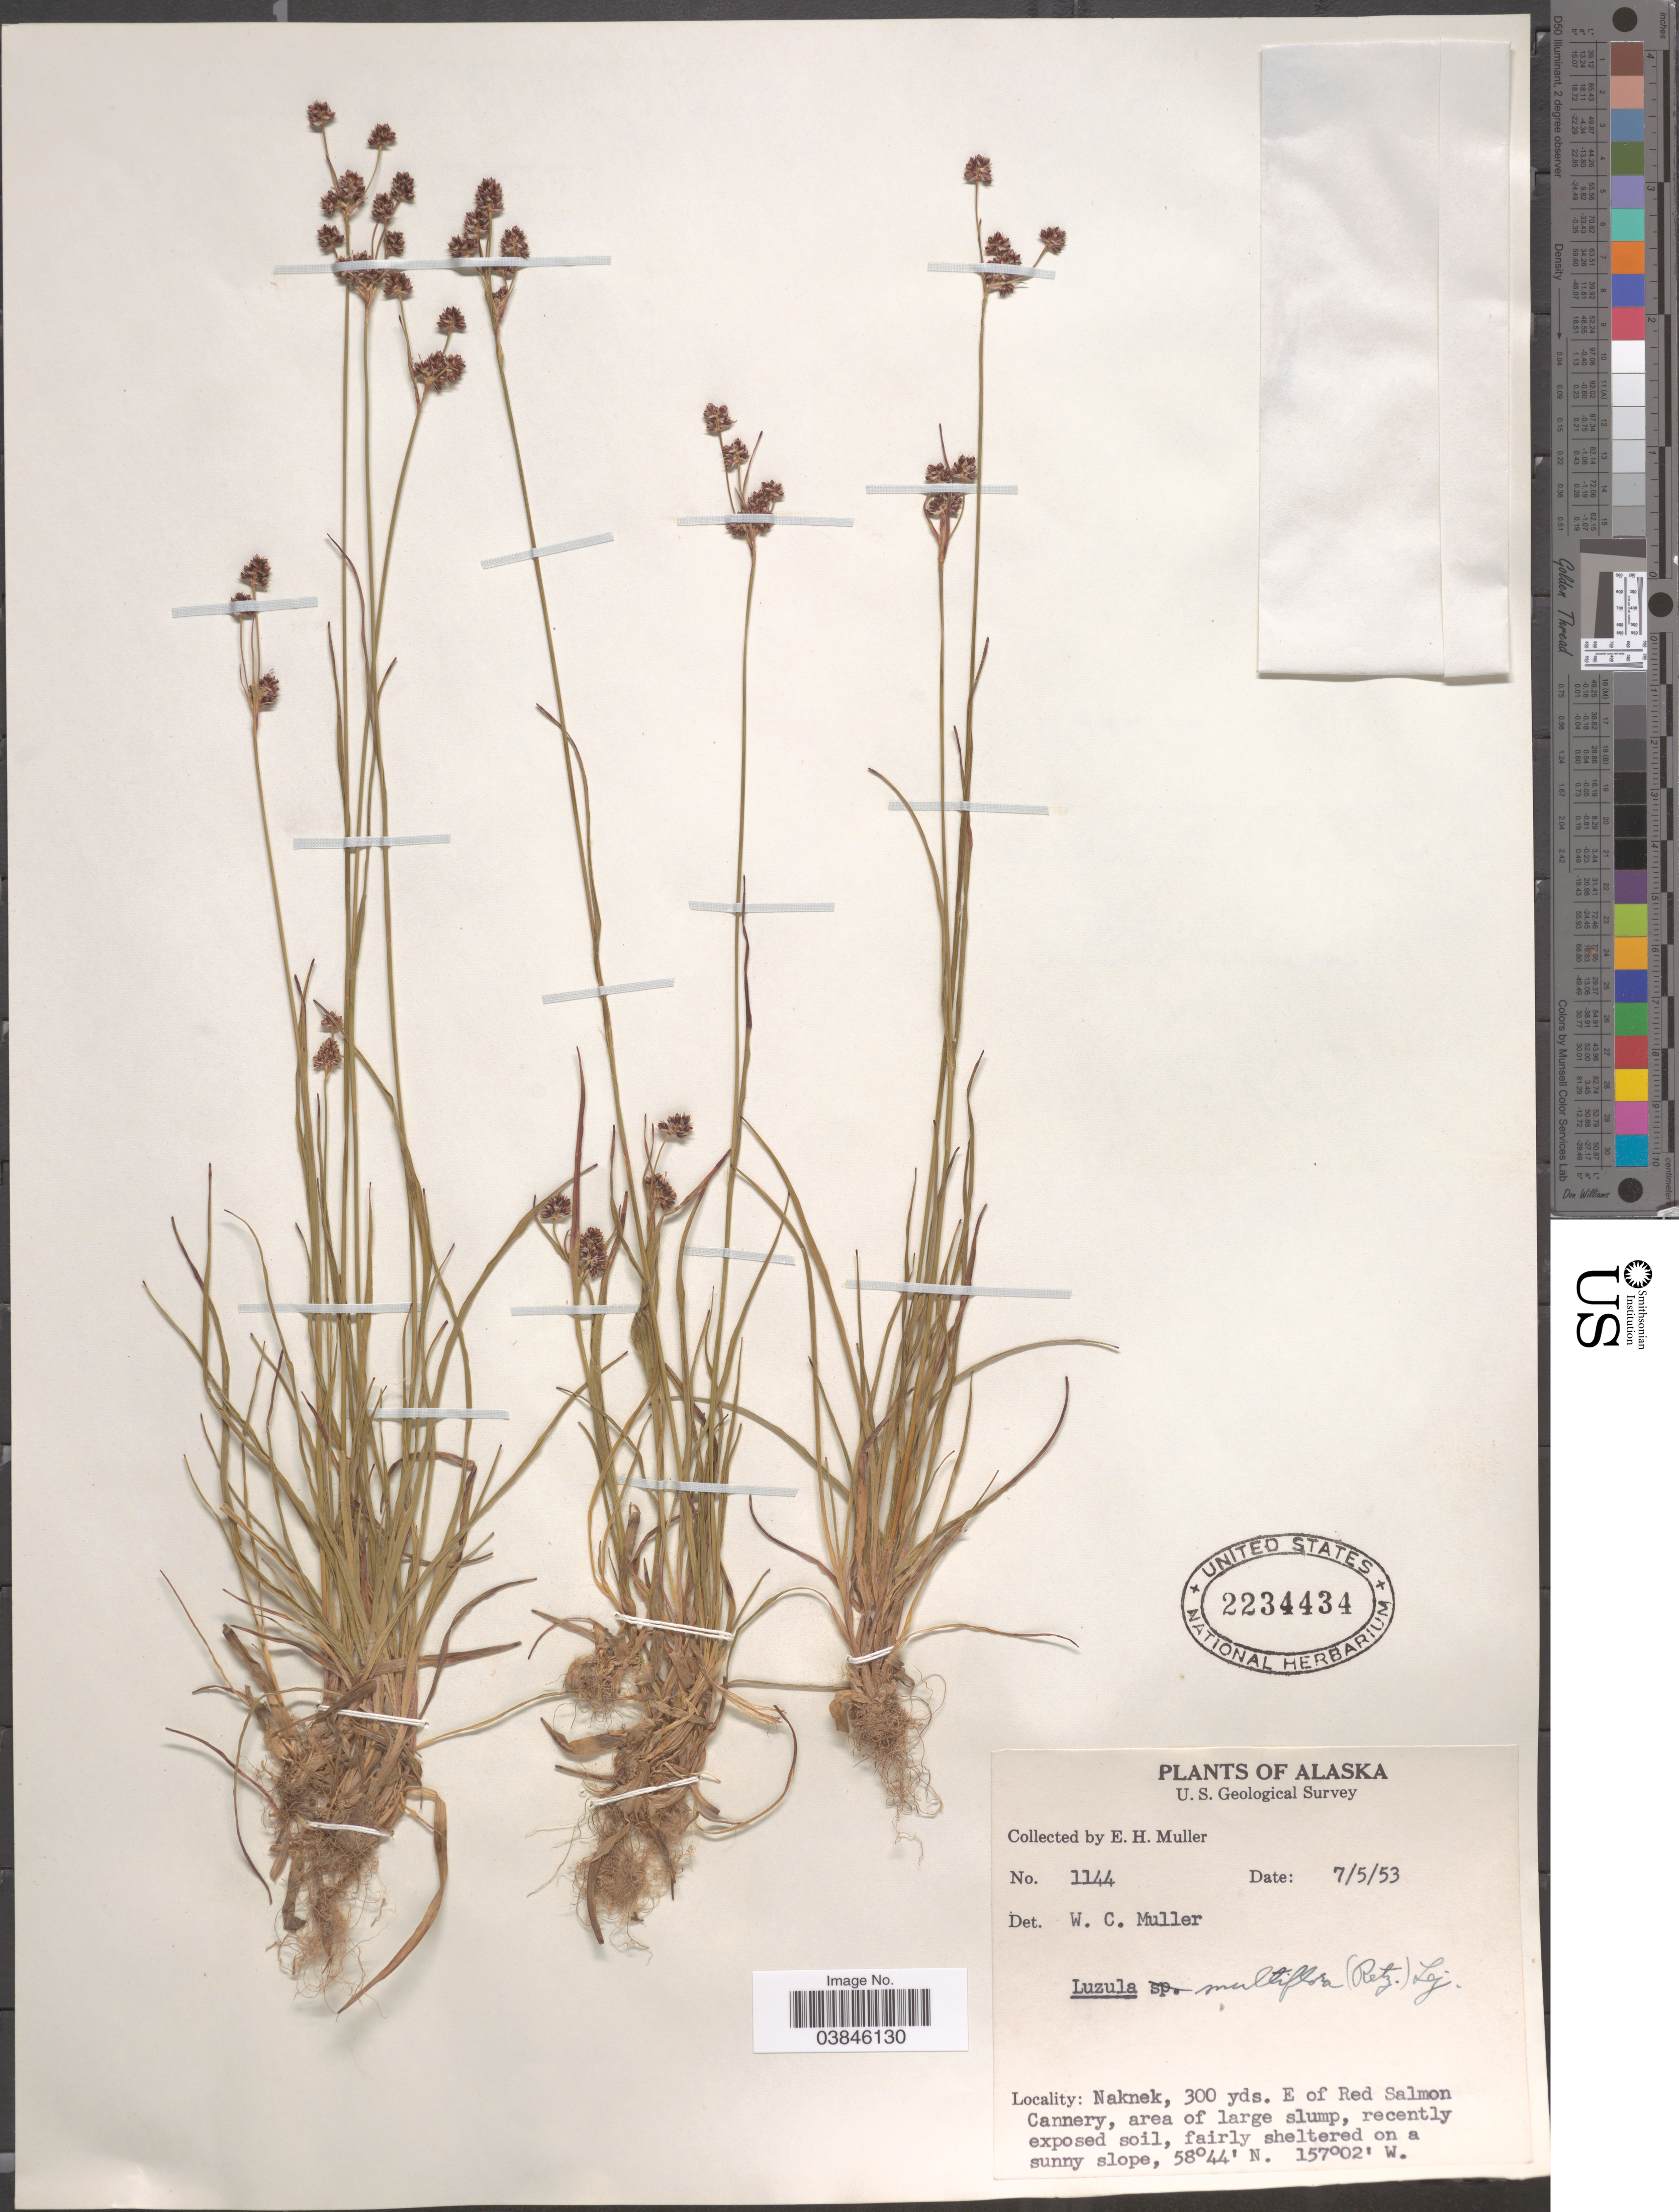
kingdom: Plantae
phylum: Tracheophyta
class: Liliopsida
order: Poales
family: Juncaceae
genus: Luzula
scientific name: Luzula multiflora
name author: (Ehrh.) Lej.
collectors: E. H. Muller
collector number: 1144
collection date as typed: Transcribed d/m/y: 5/7/53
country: United States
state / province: Alaska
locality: Naknek, 300 yds. E of Red Salmon Cannery, area of large slump.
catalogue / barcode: US 2234434